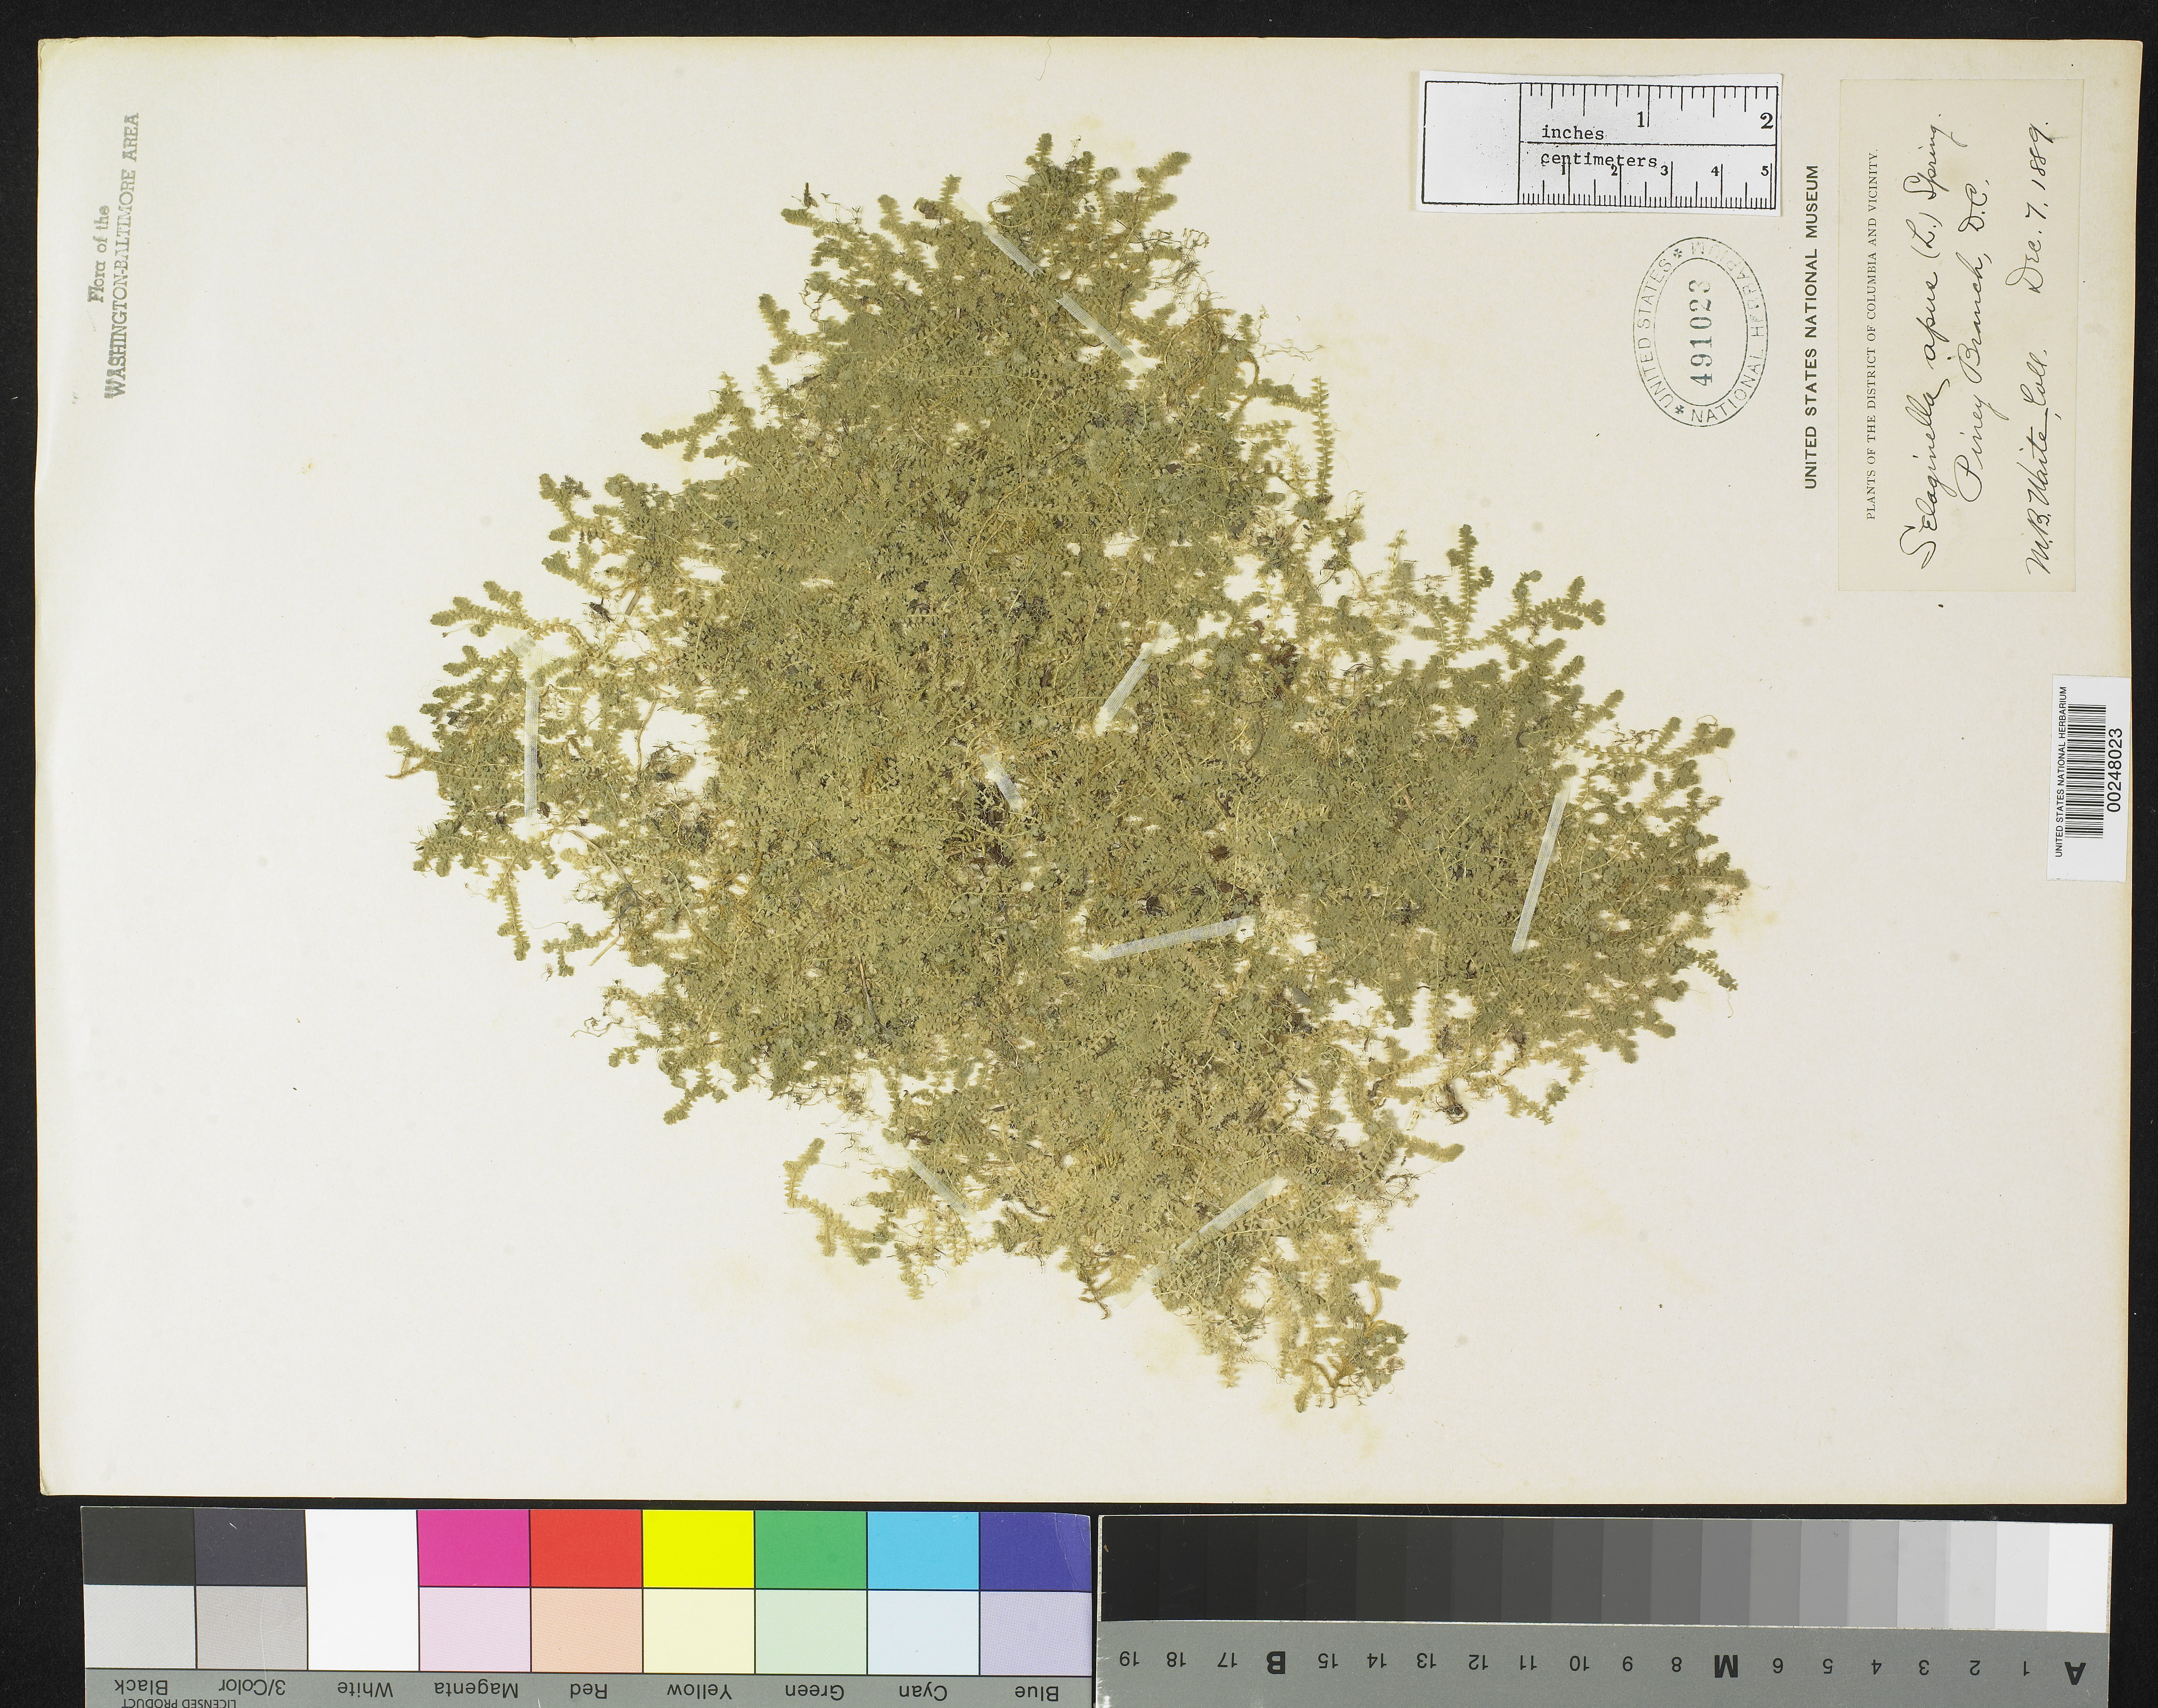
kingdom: Plantae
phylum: Tracheophyta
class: Lycopodiopsida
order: Selaginellales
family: Selaginellaceae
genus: Selaginella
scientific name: Selaginella apus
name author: Spring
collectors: M. B. Waite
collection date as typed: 07 Dec 1889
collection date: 1889-12-07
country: United States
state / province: District of Columbia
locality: Piney Branch Rock Creek Park and vicinity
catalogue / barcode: US 491023